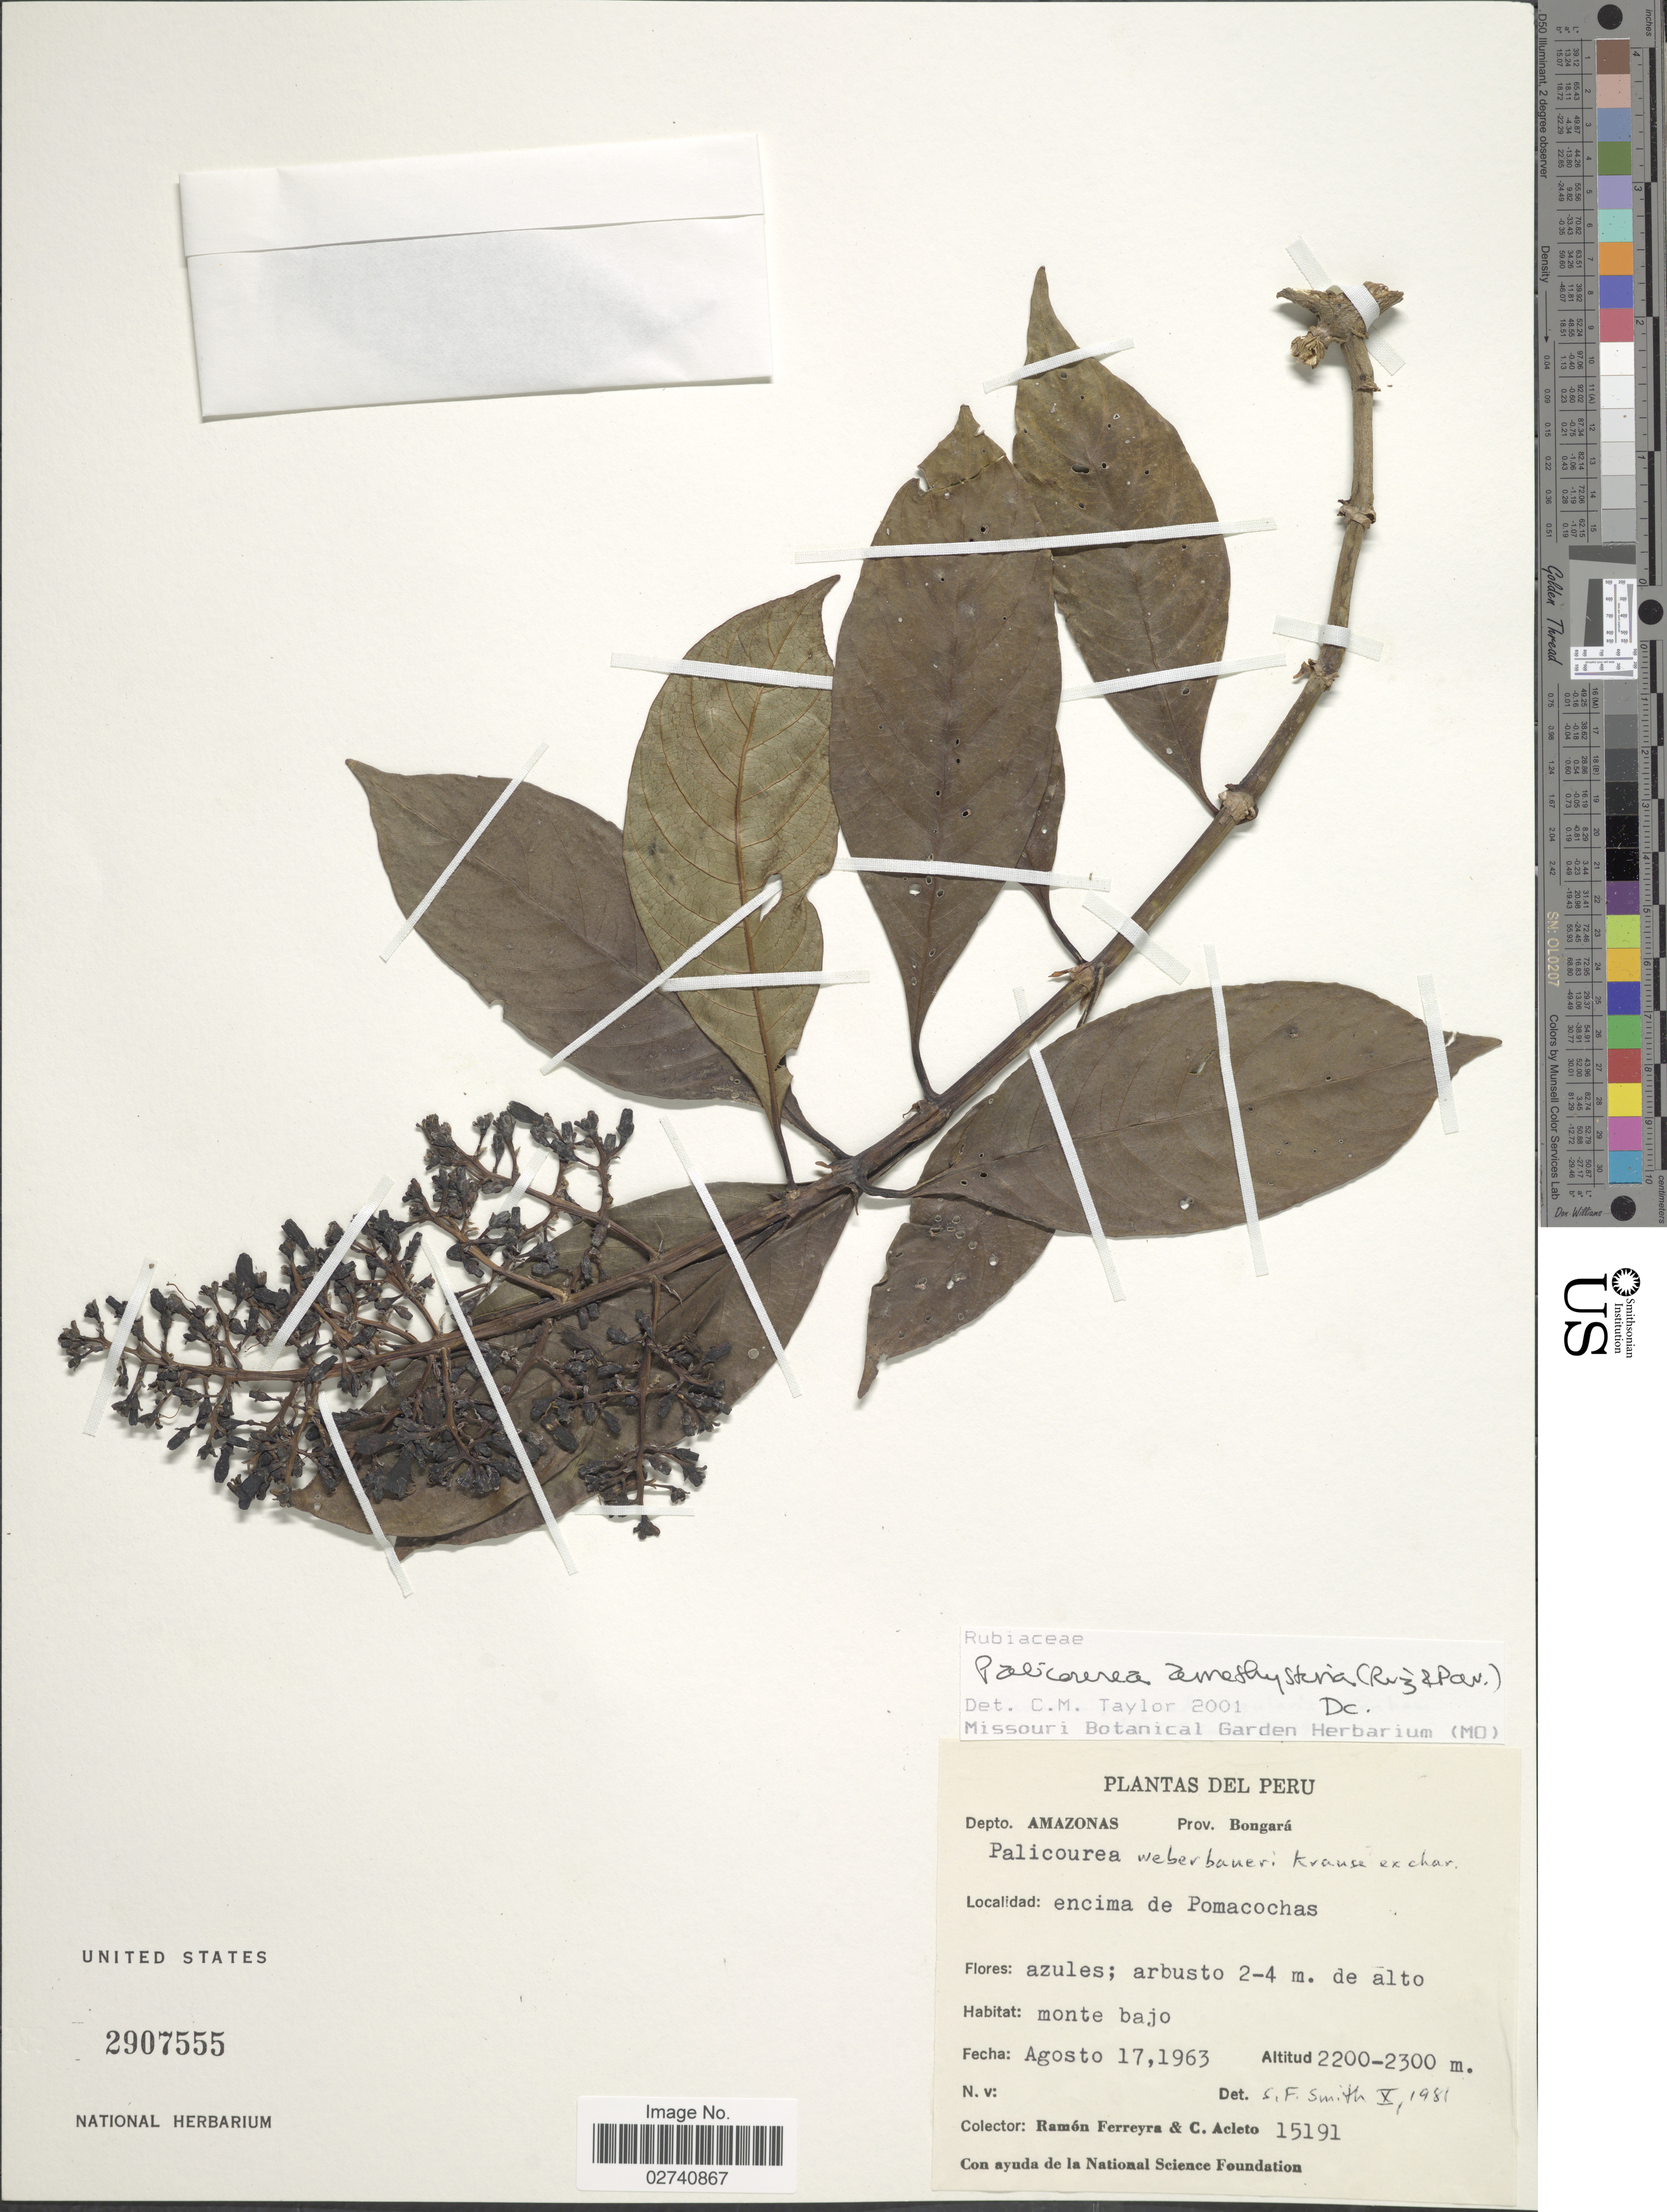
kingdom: Plantae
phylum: Tracheophyta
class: Magnoliopsida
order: Gentianales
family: Rubiaceae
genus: Palicourea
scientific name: Palicourea amethystina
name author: (Ruiz & Pav.) DC.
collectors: R. A. Ferreyra & C. Acleto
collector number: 15191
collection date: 1963-08-17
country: Peru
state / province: Amazonas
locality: Prov. Bongara. encima de Pomacochas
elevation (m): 2200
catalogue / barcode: US 2907555